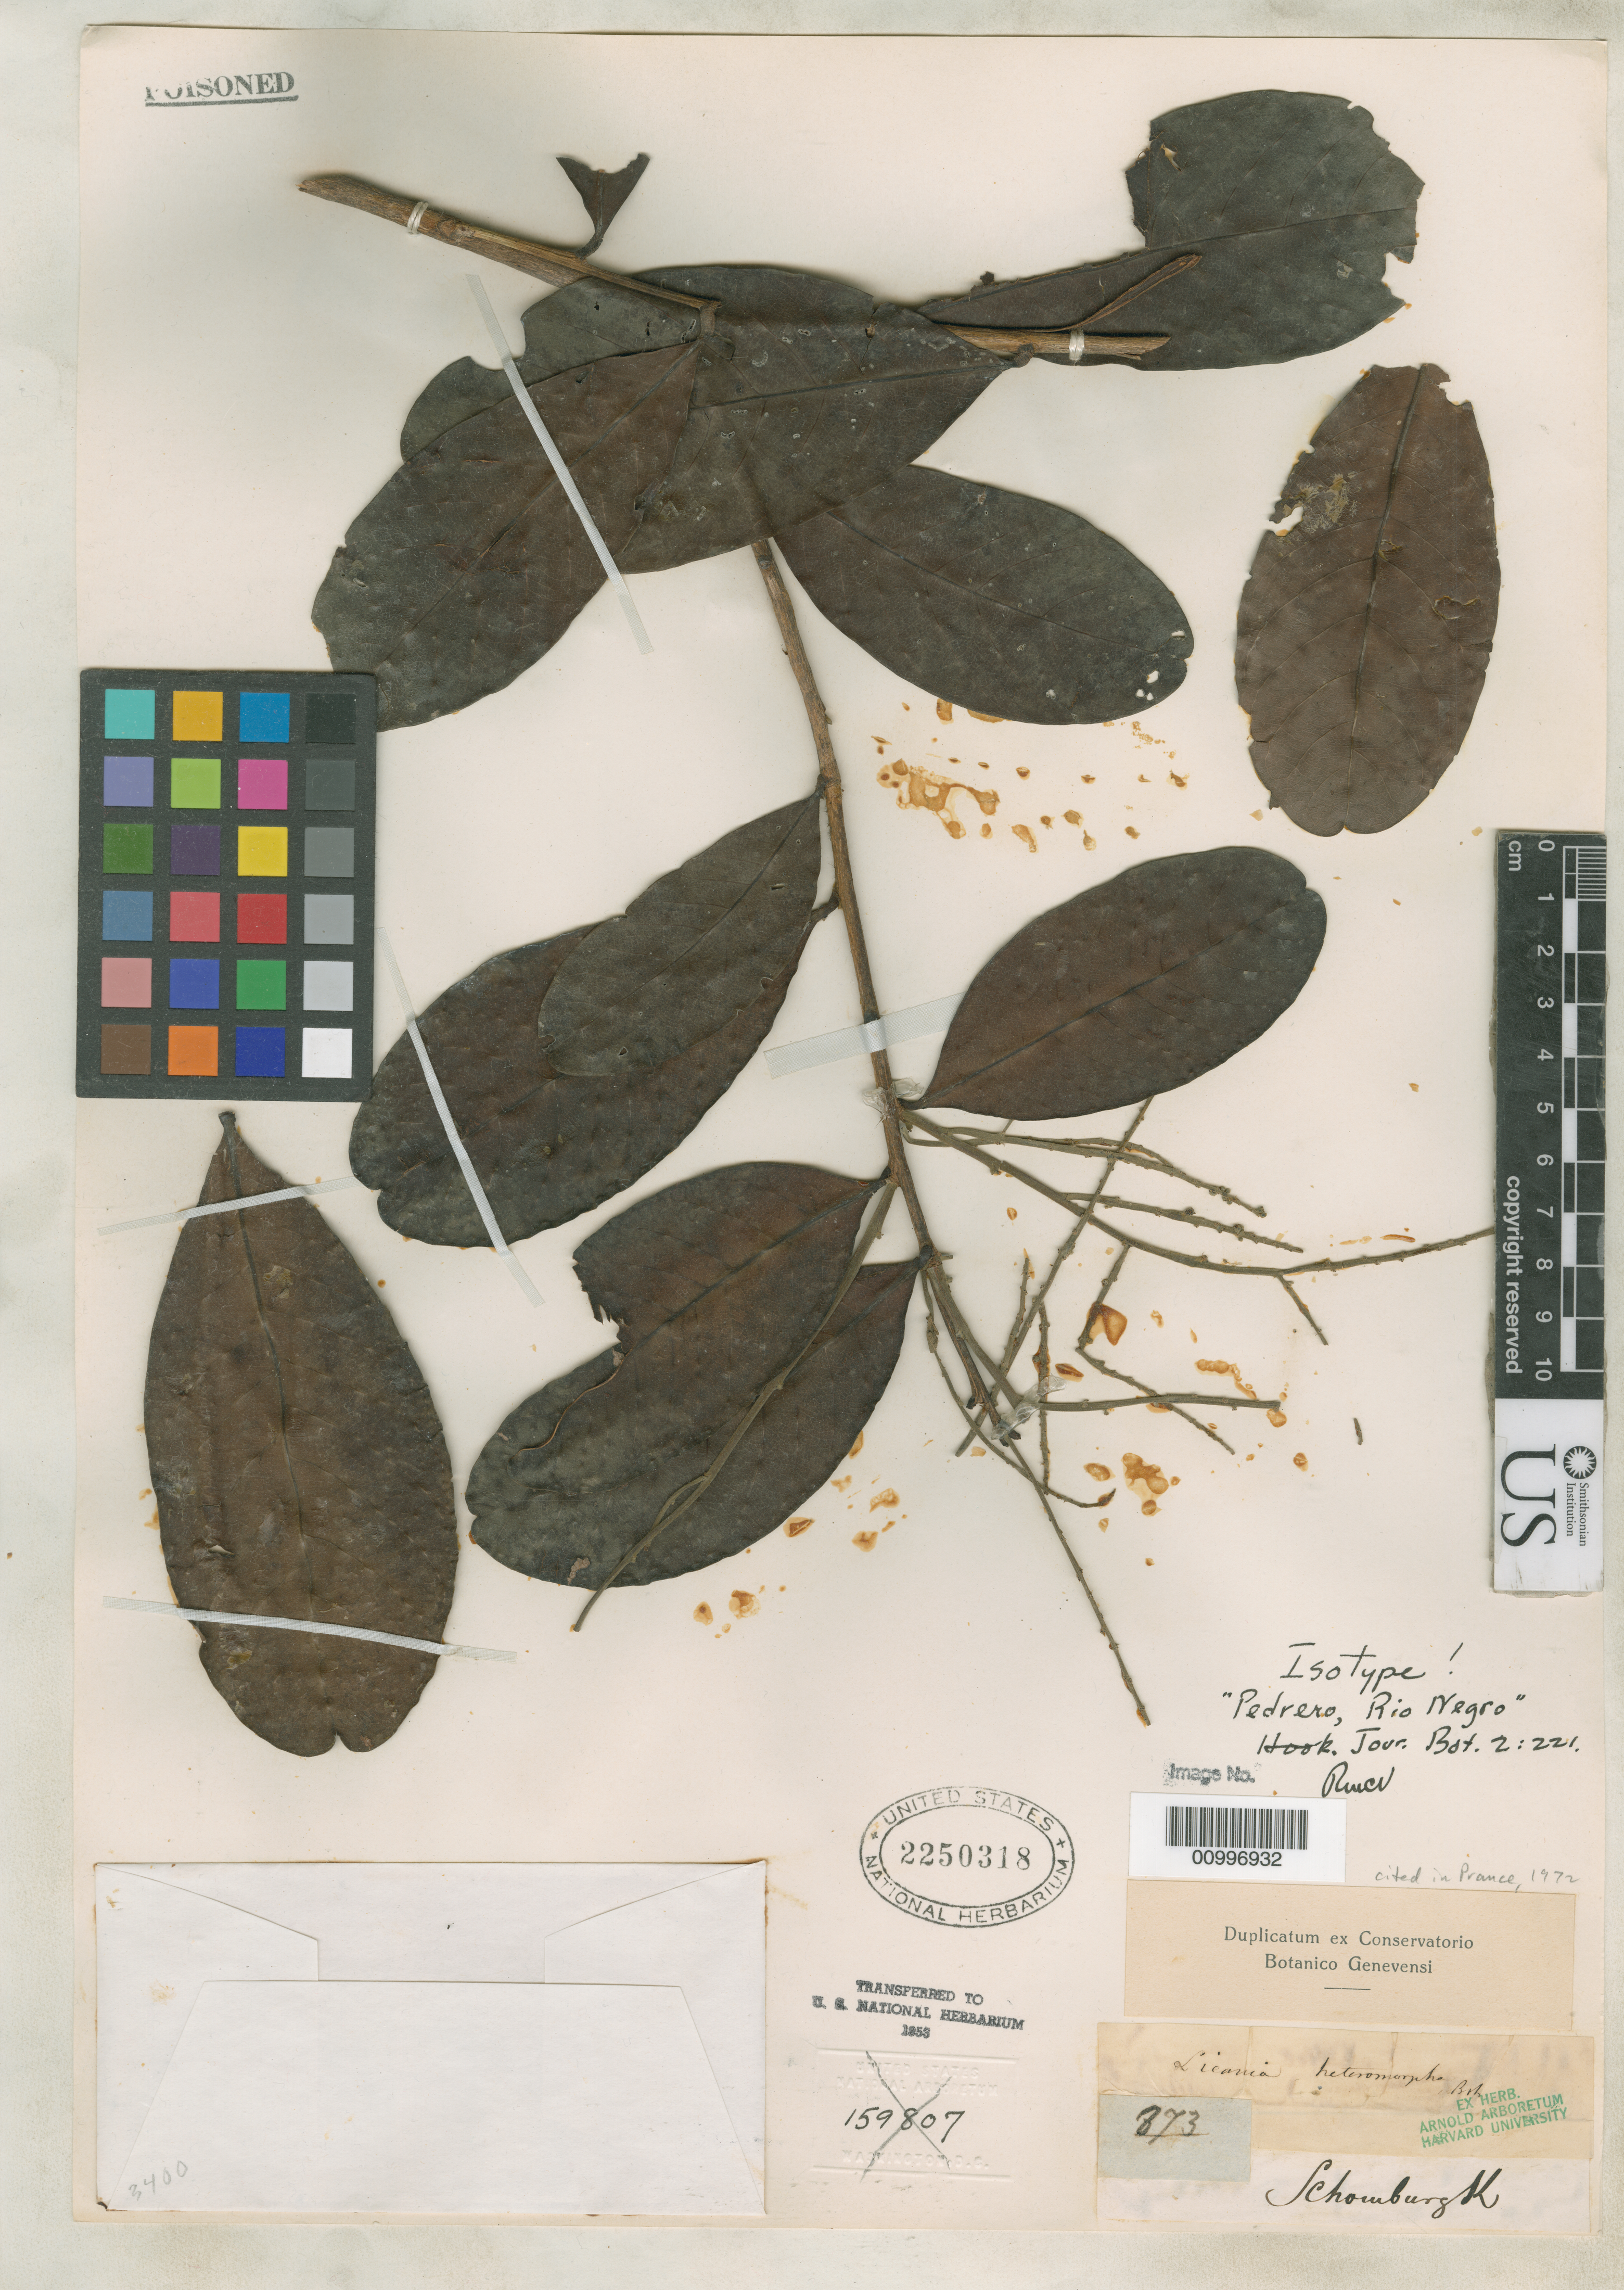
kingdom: Plantae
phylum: Tracheophyta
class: Magnoliopsida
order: Malpighiales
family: Chrysobalanaceae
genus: Licania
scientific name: Licania heteromorpha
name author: Benth.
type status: Isotype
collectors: R. H. Schomburgk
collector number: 873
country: Guyana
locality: Pedrero on Rio Negro.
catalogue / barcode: US 2250318